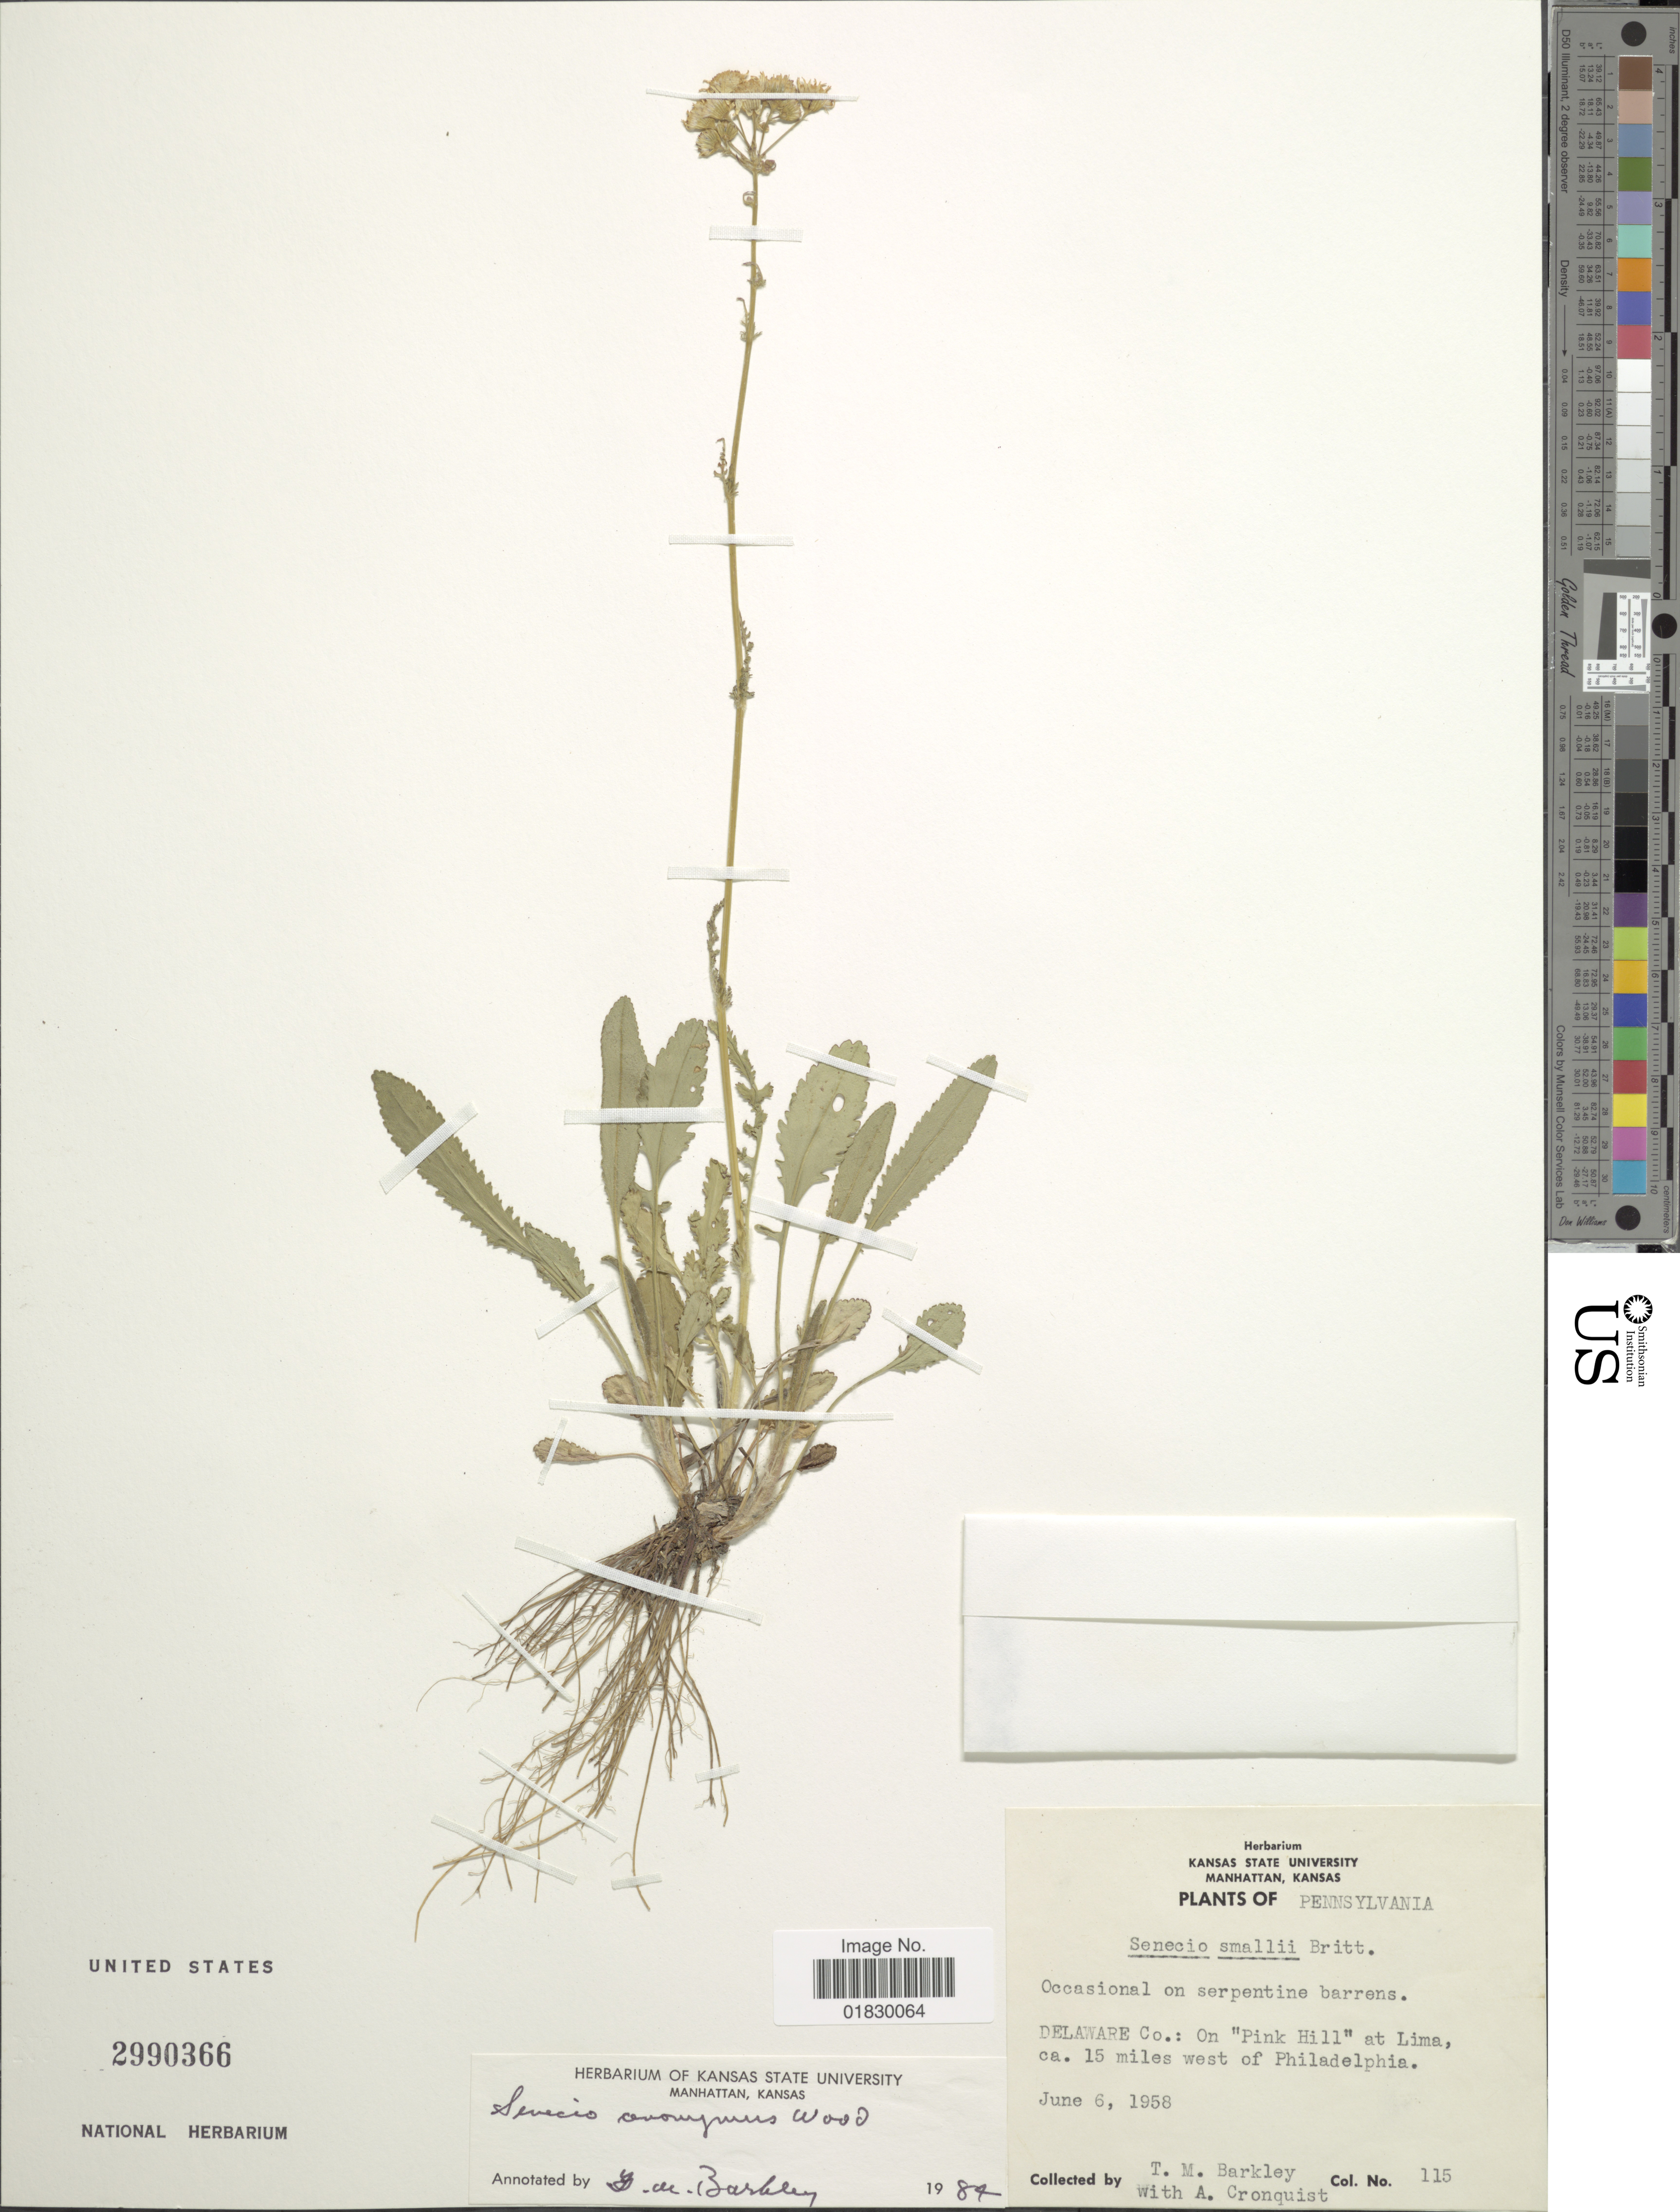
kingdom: Plantae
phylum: Tracheophyta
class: Magnoliopsida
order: Asterales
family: Asteraceae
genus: Packera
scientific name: Packera anonyma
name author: (Alph. Wood) W.A. Weber & Á. Löve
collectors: T. M. Barkley & A. J. Cronquist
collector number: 115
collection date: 1958-06-06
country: United States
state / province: Pennsylvania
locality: Delaware Co.: On "Pink Hill" at Lima, 15 miles west of Philadelphia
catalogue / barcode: US 2990366